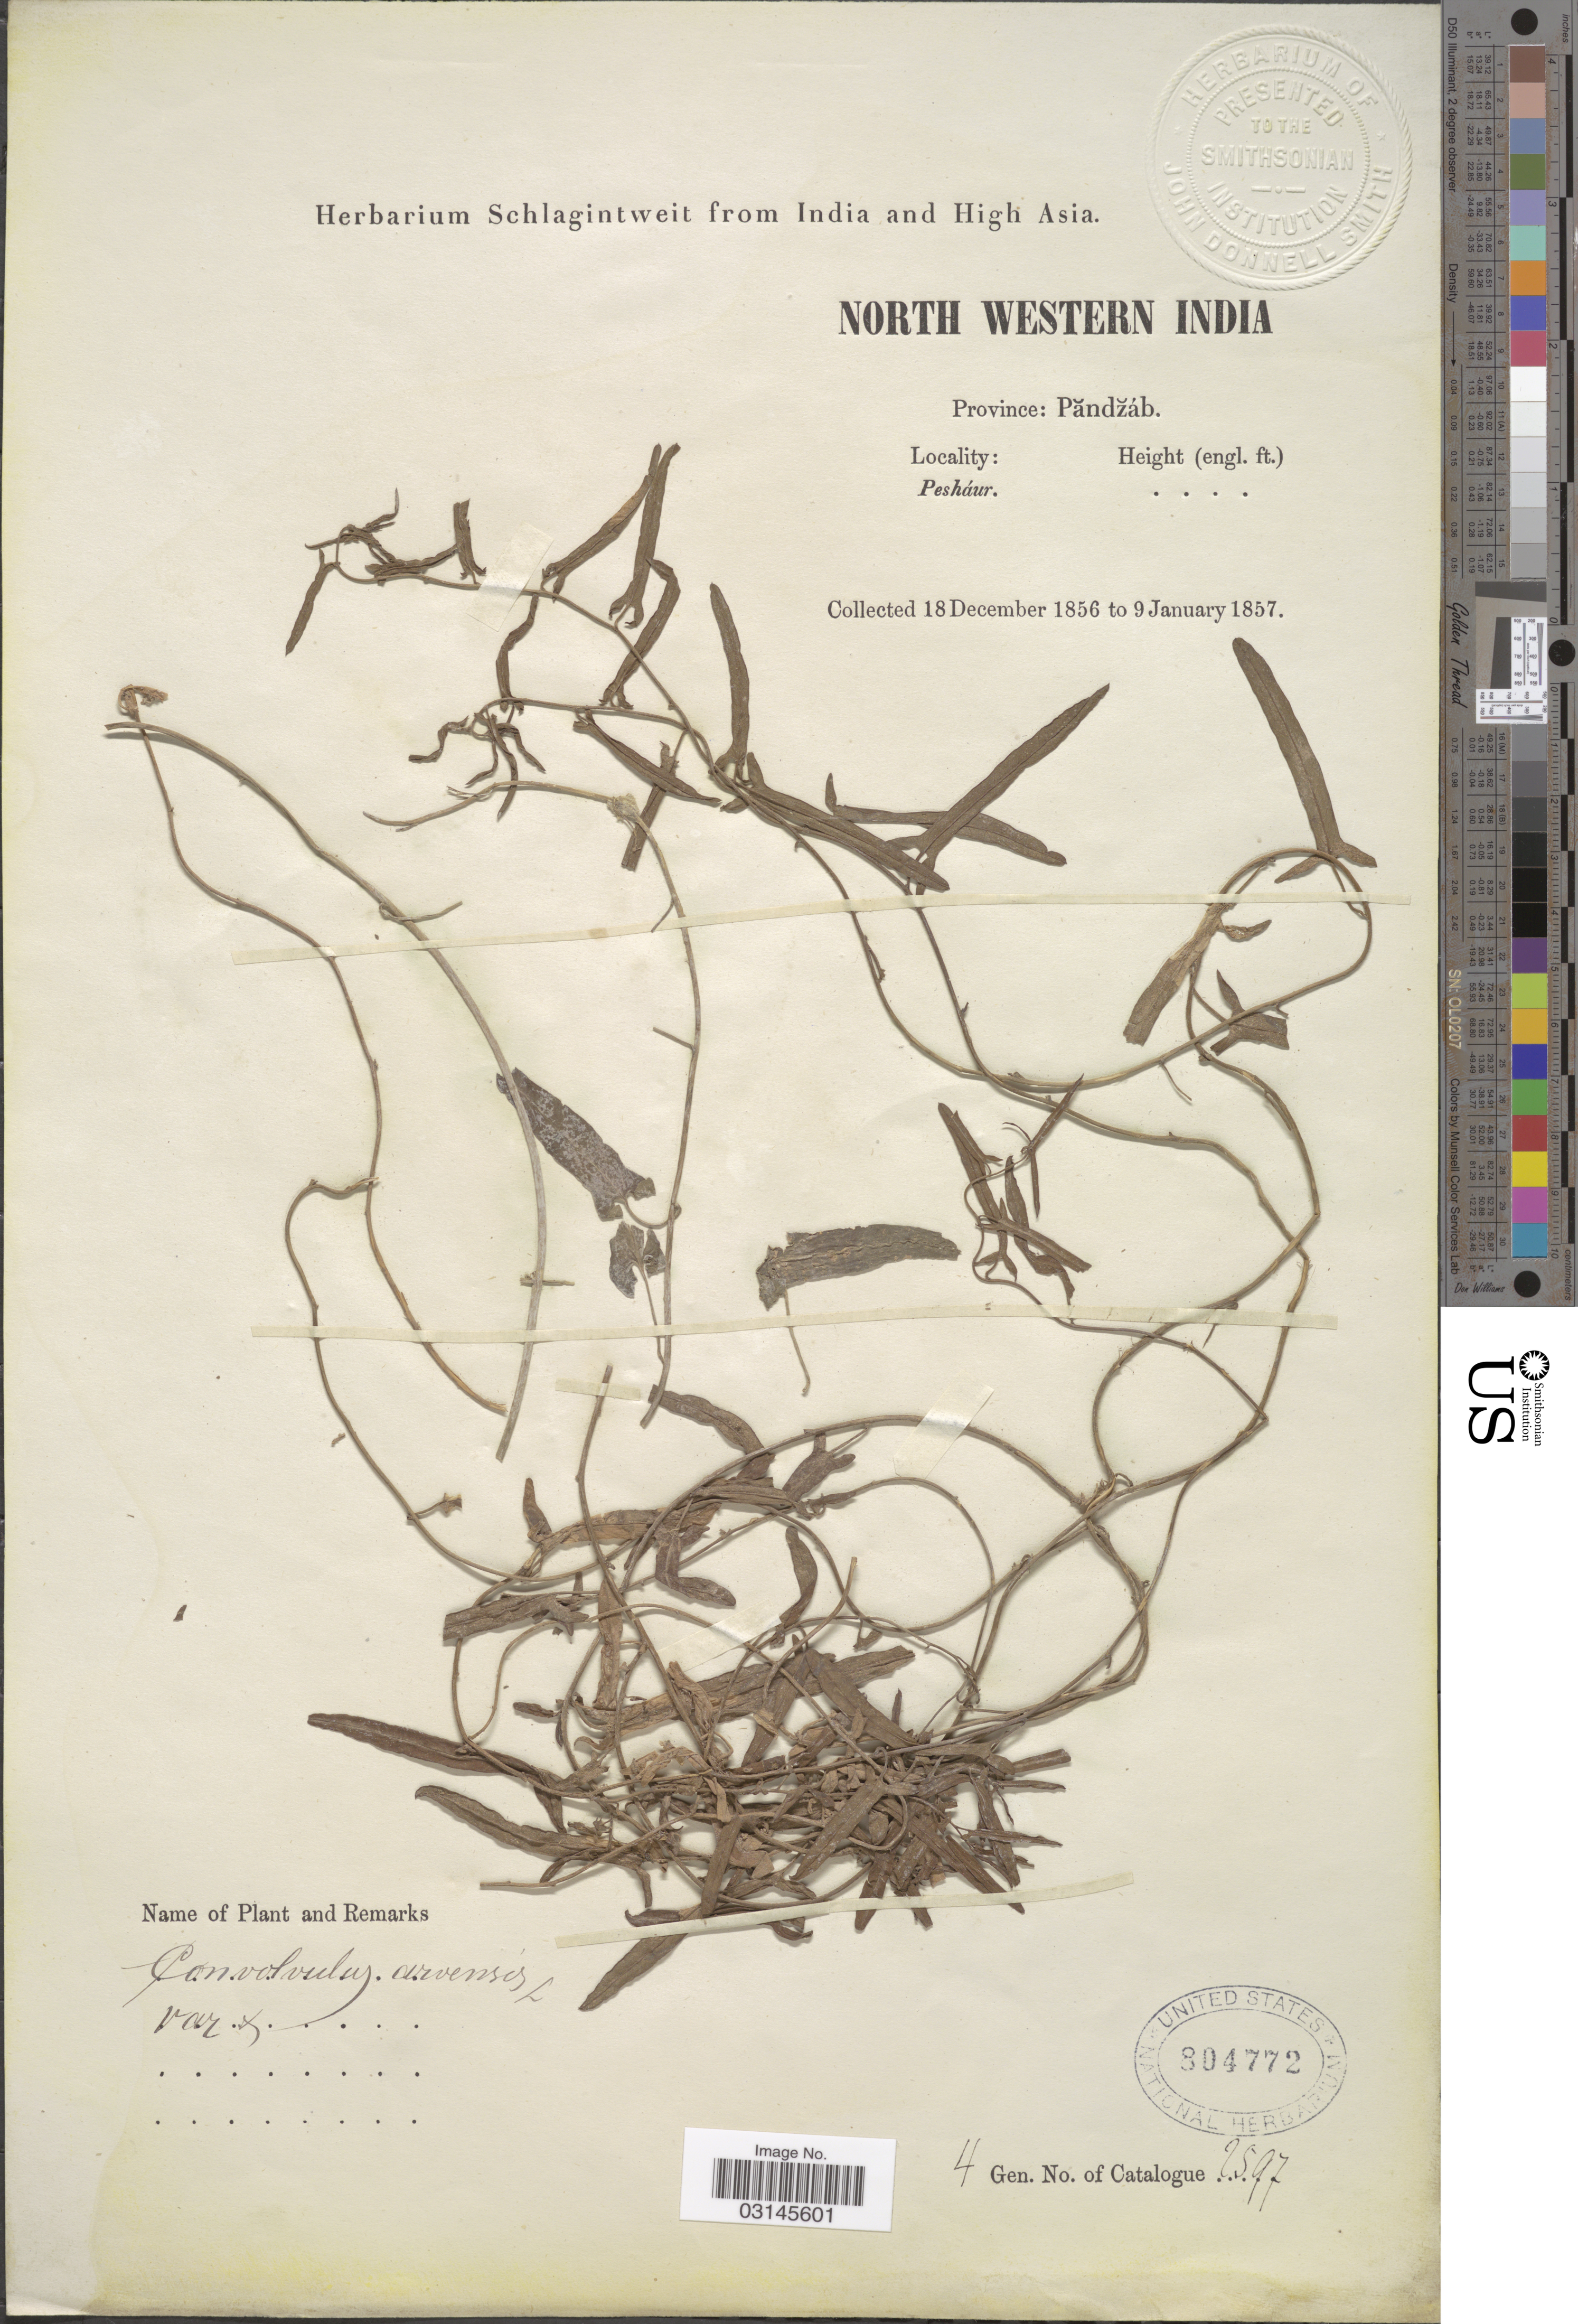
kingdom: Plantae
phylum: Tracheophyta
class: Magnoliopsida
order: Solanales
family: Convolvulaceae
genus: Convolvulus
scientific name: Convolvulus arvensis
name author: L.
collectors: ex herb. Schlagintweit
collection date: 1856-12-18/1857-01-09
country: India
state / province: Punjab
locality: North western India. Province: Păndžáb. Pesháur.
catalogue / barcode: US 804772